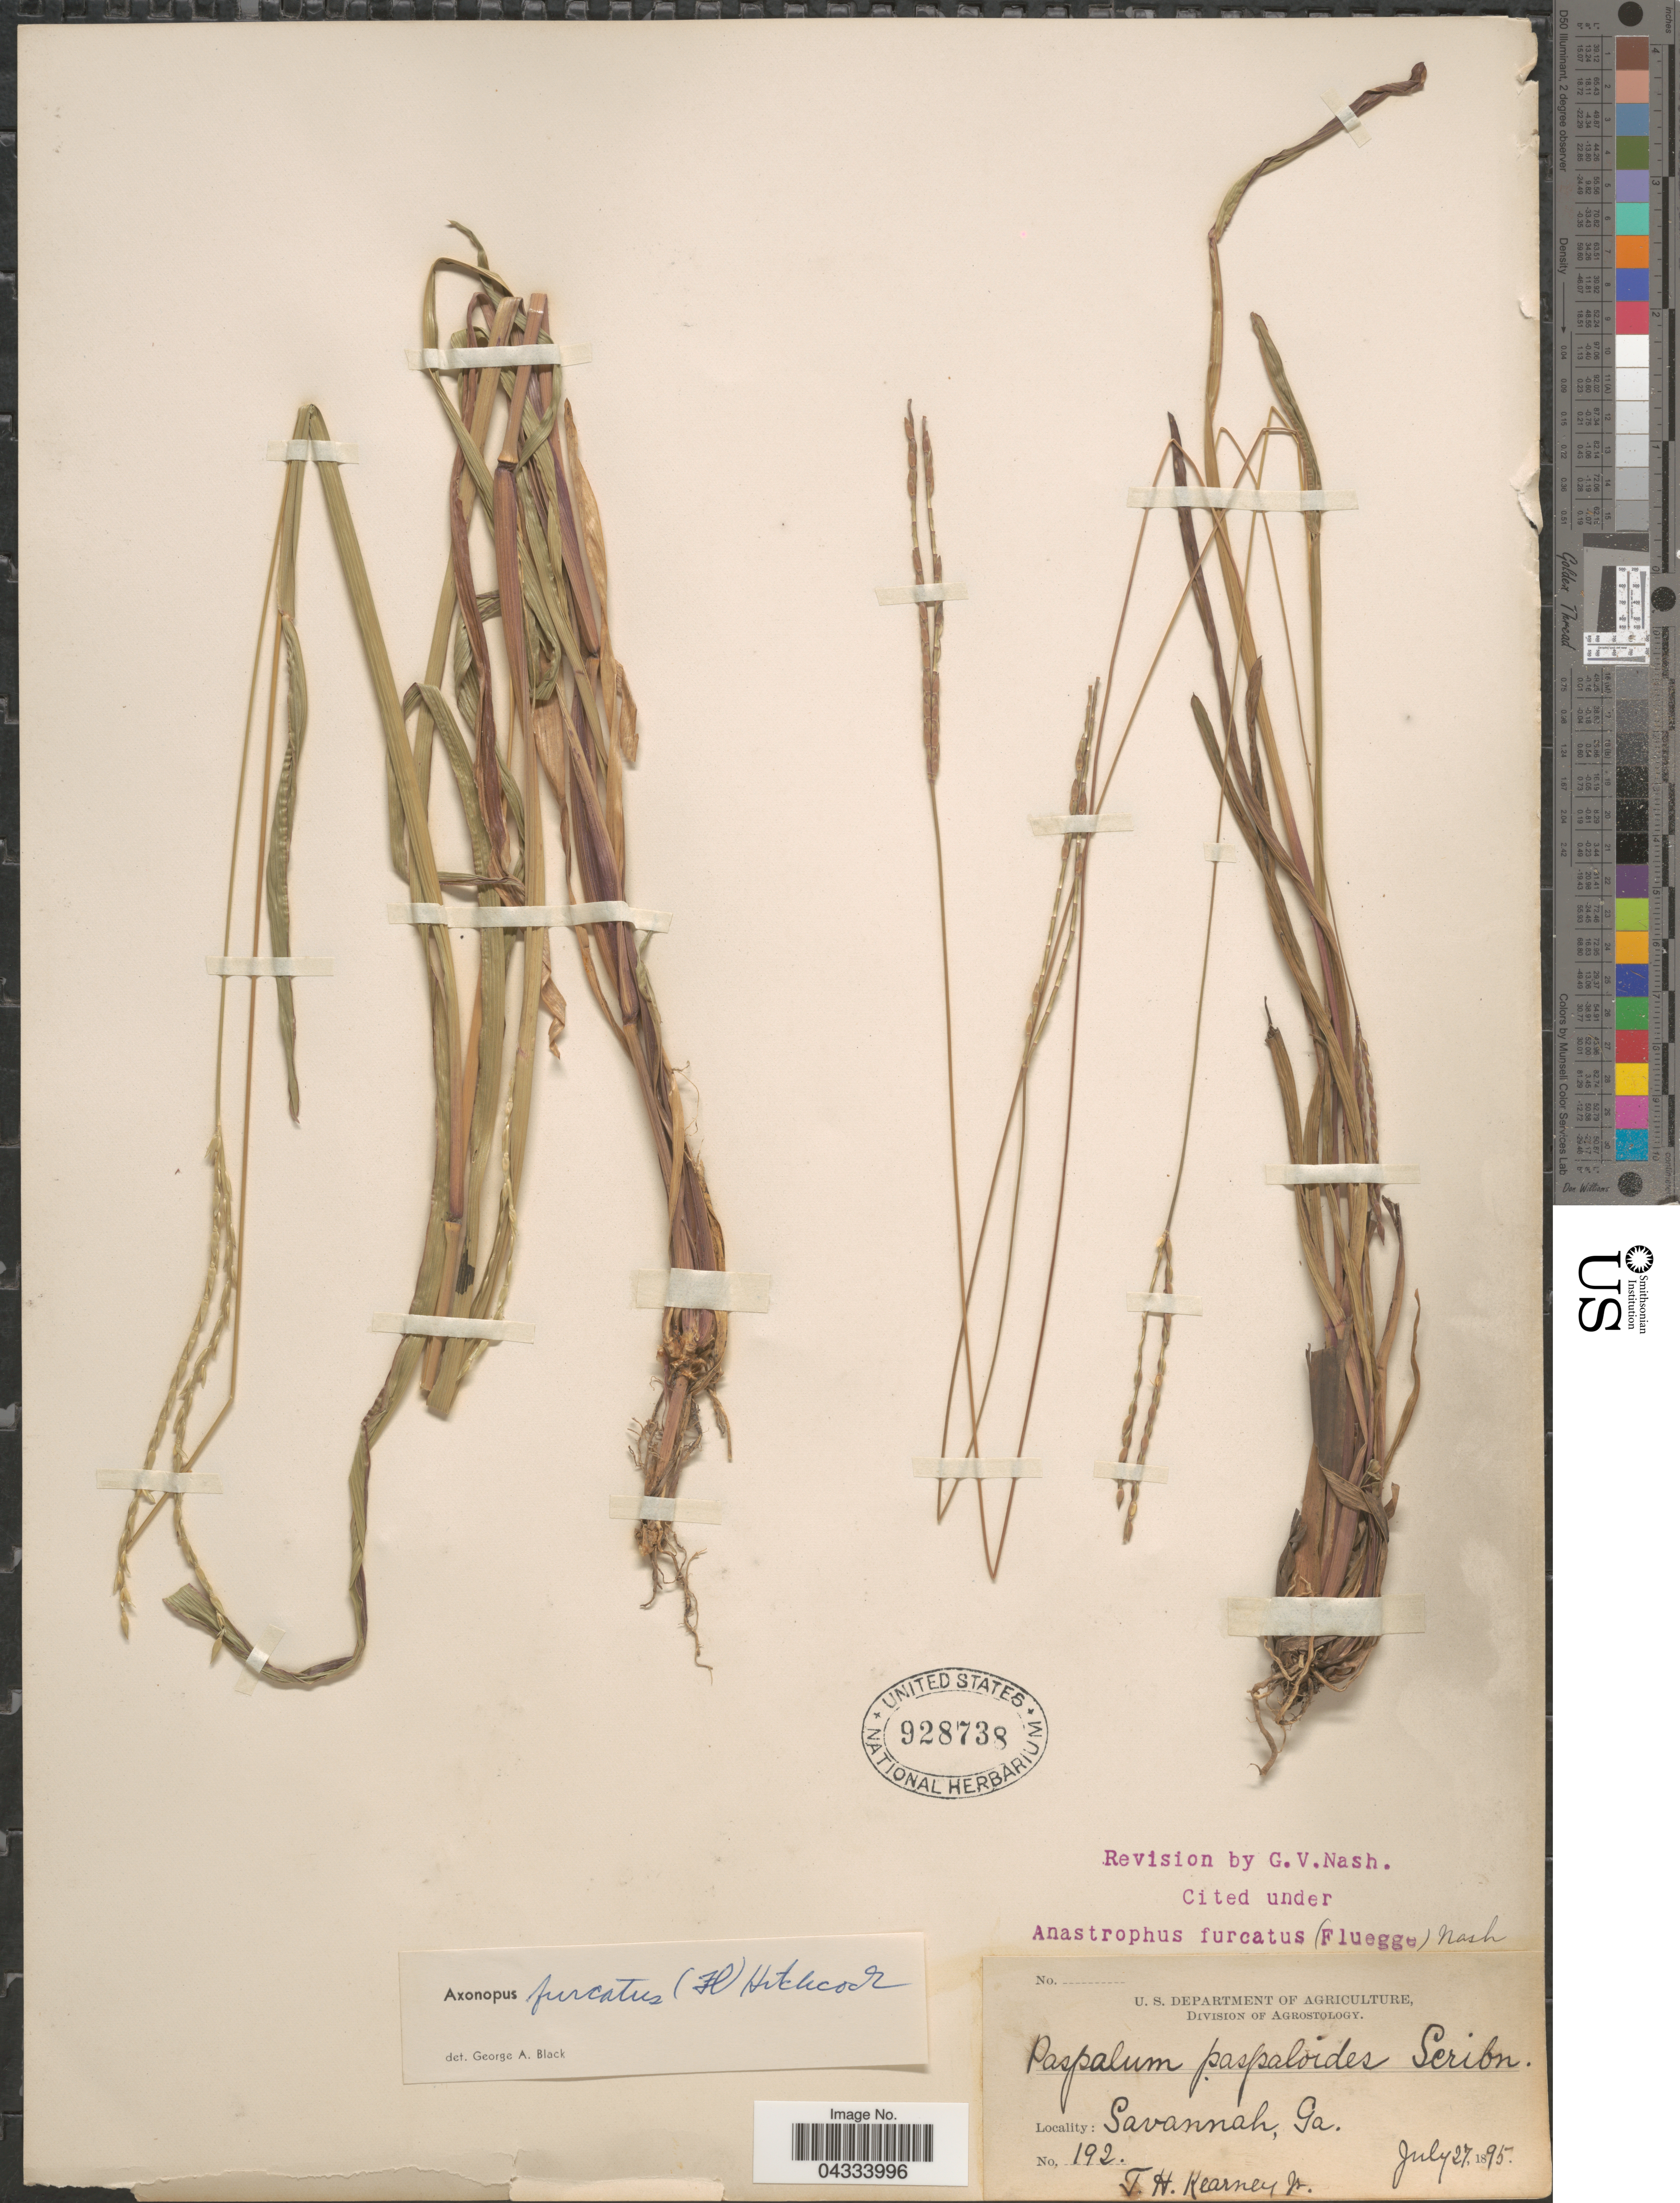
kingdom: Plantae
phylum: Tracheophyta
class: Liliopsida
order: Poales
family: Poaceae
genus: Axonopus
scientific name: Axonopus furcatus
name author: (Flüggé) Hitchc.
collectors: T. H. Kearney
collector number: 192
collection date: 1895-07-27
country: United States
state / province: Georgia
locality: Savannah.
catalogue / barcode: US 928738